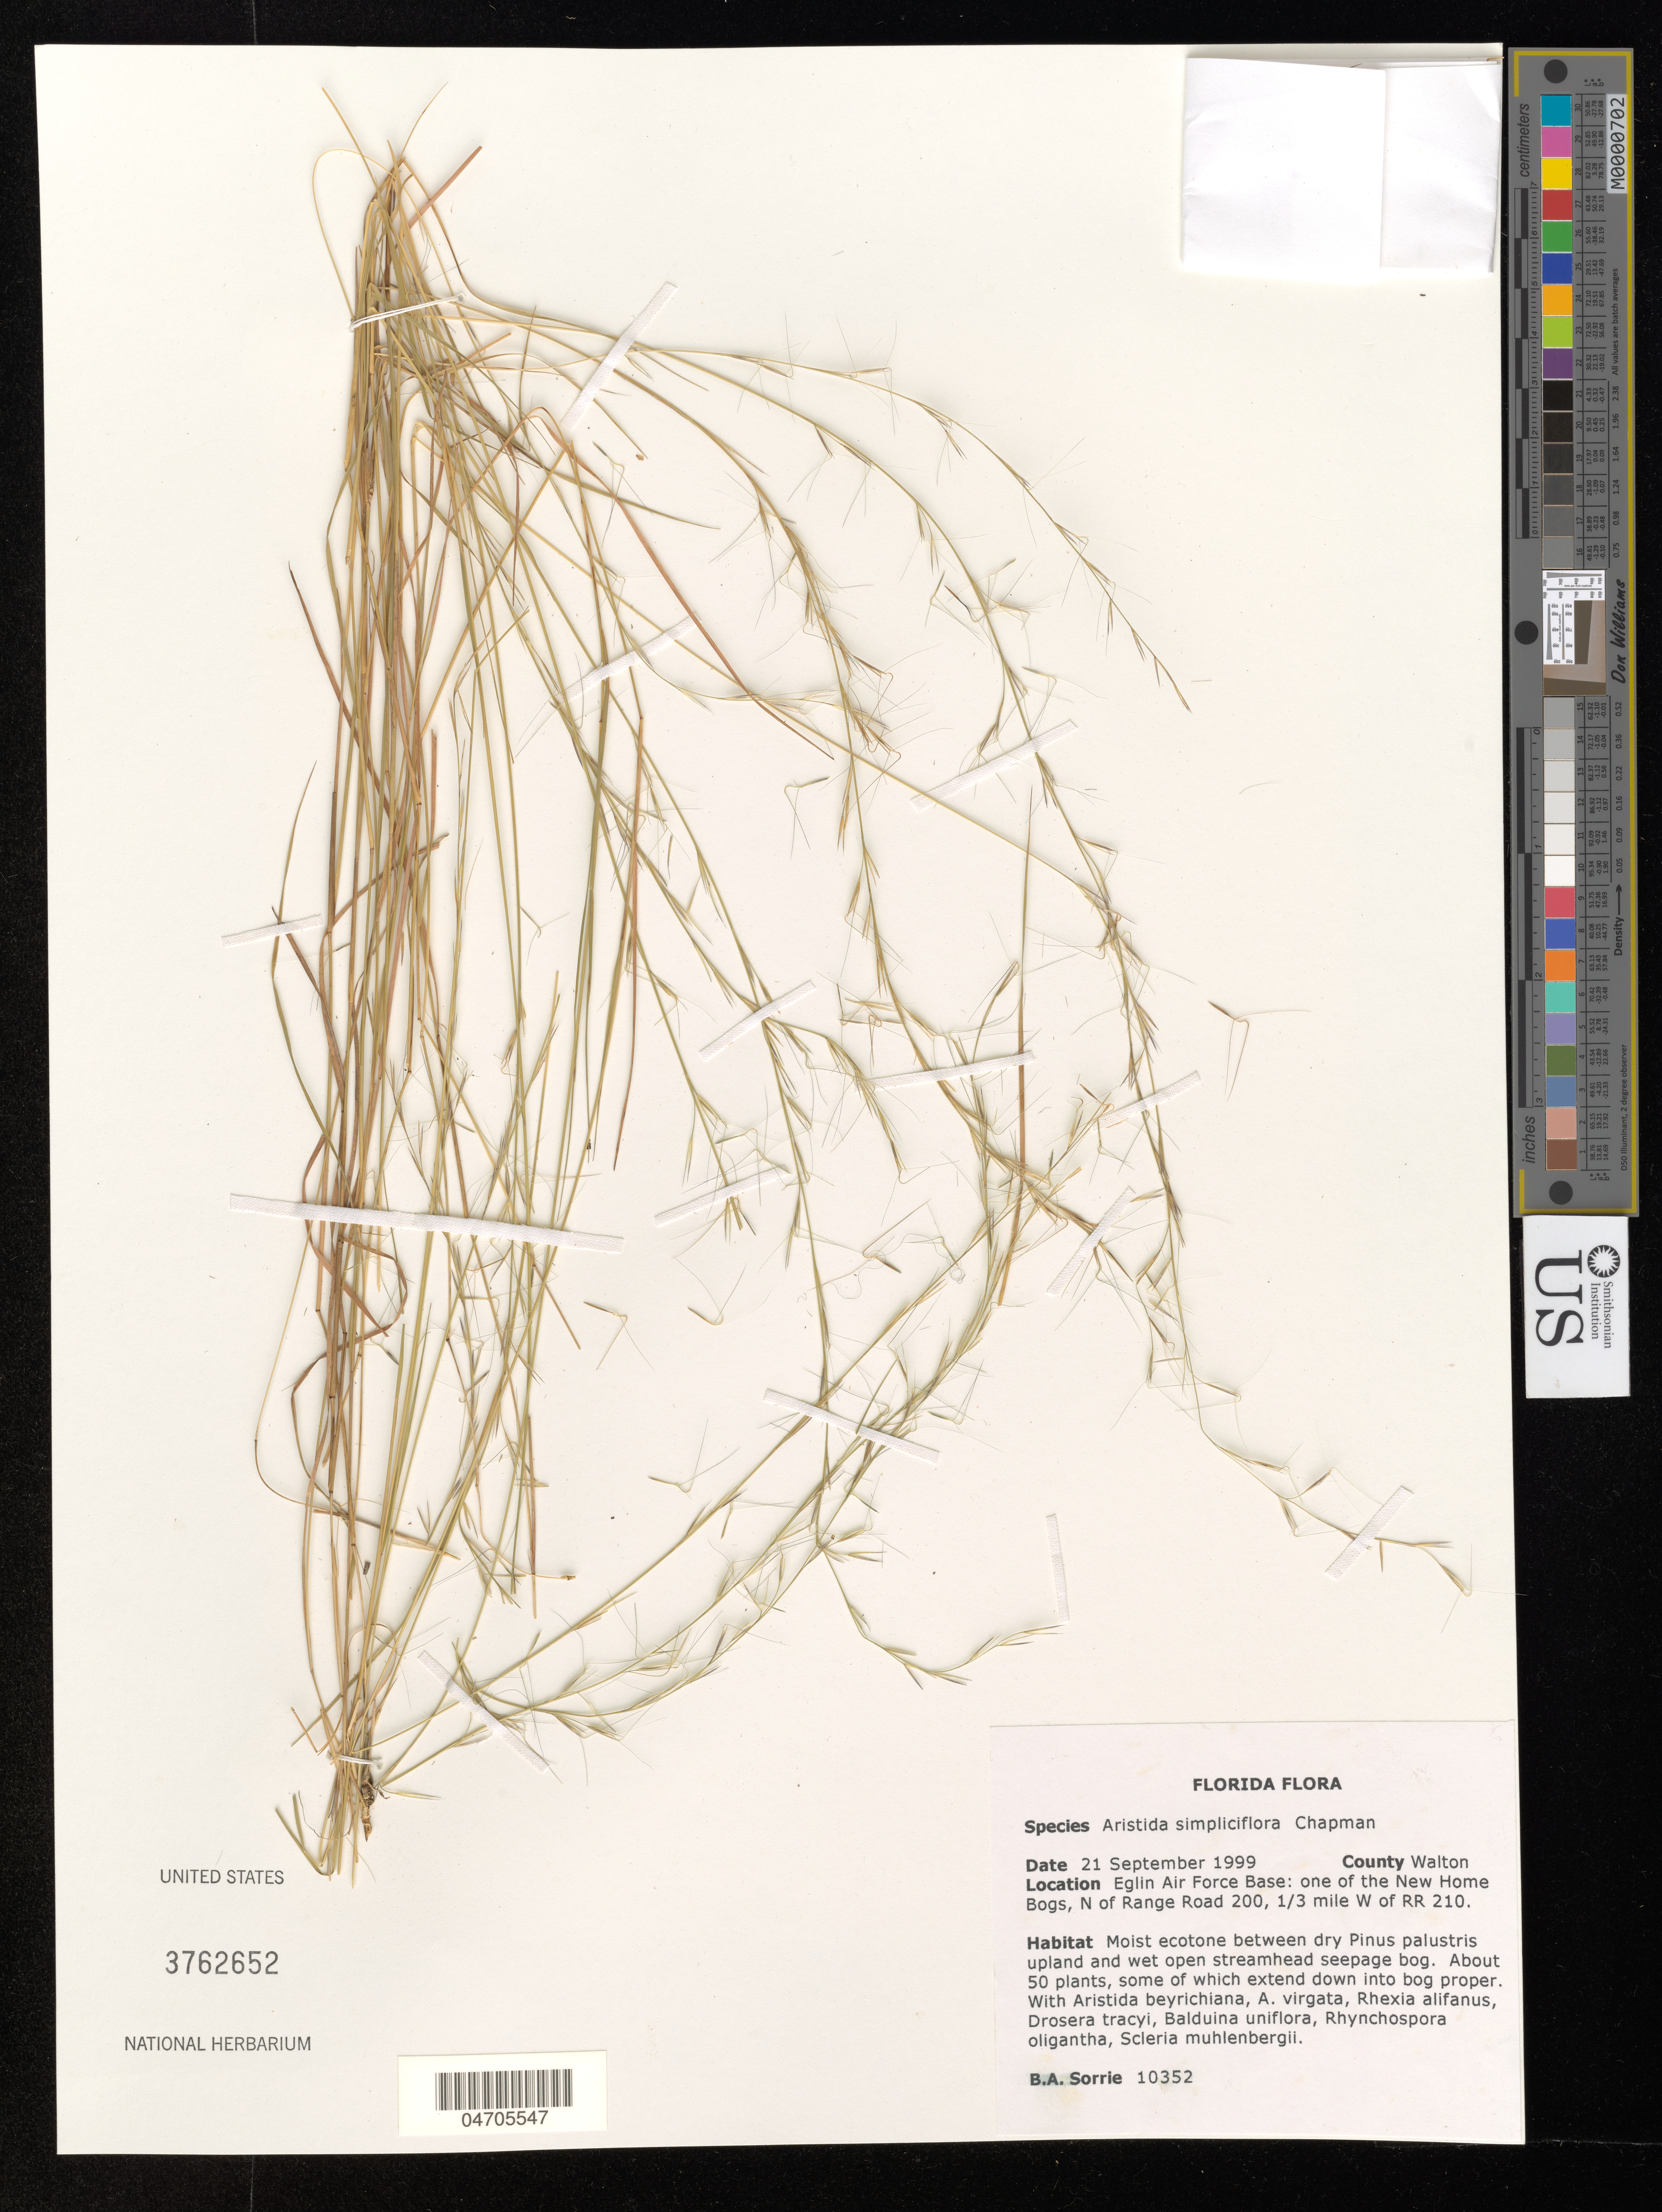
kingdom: Plantae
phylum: Tracheophyta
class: Liliopsida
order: Poales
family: Poaceae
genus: Aristida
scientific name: Aristida simpliciflora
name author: Chapm.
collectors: B. Sorrie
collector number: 10352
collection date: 1999-09-21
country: United States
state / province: Florida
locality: County Walton. Eglin Air Force Base: one of the New Home Bogs, N of Range Road 200, 1/3 mile W of PR 210.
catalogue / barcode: US 3762652